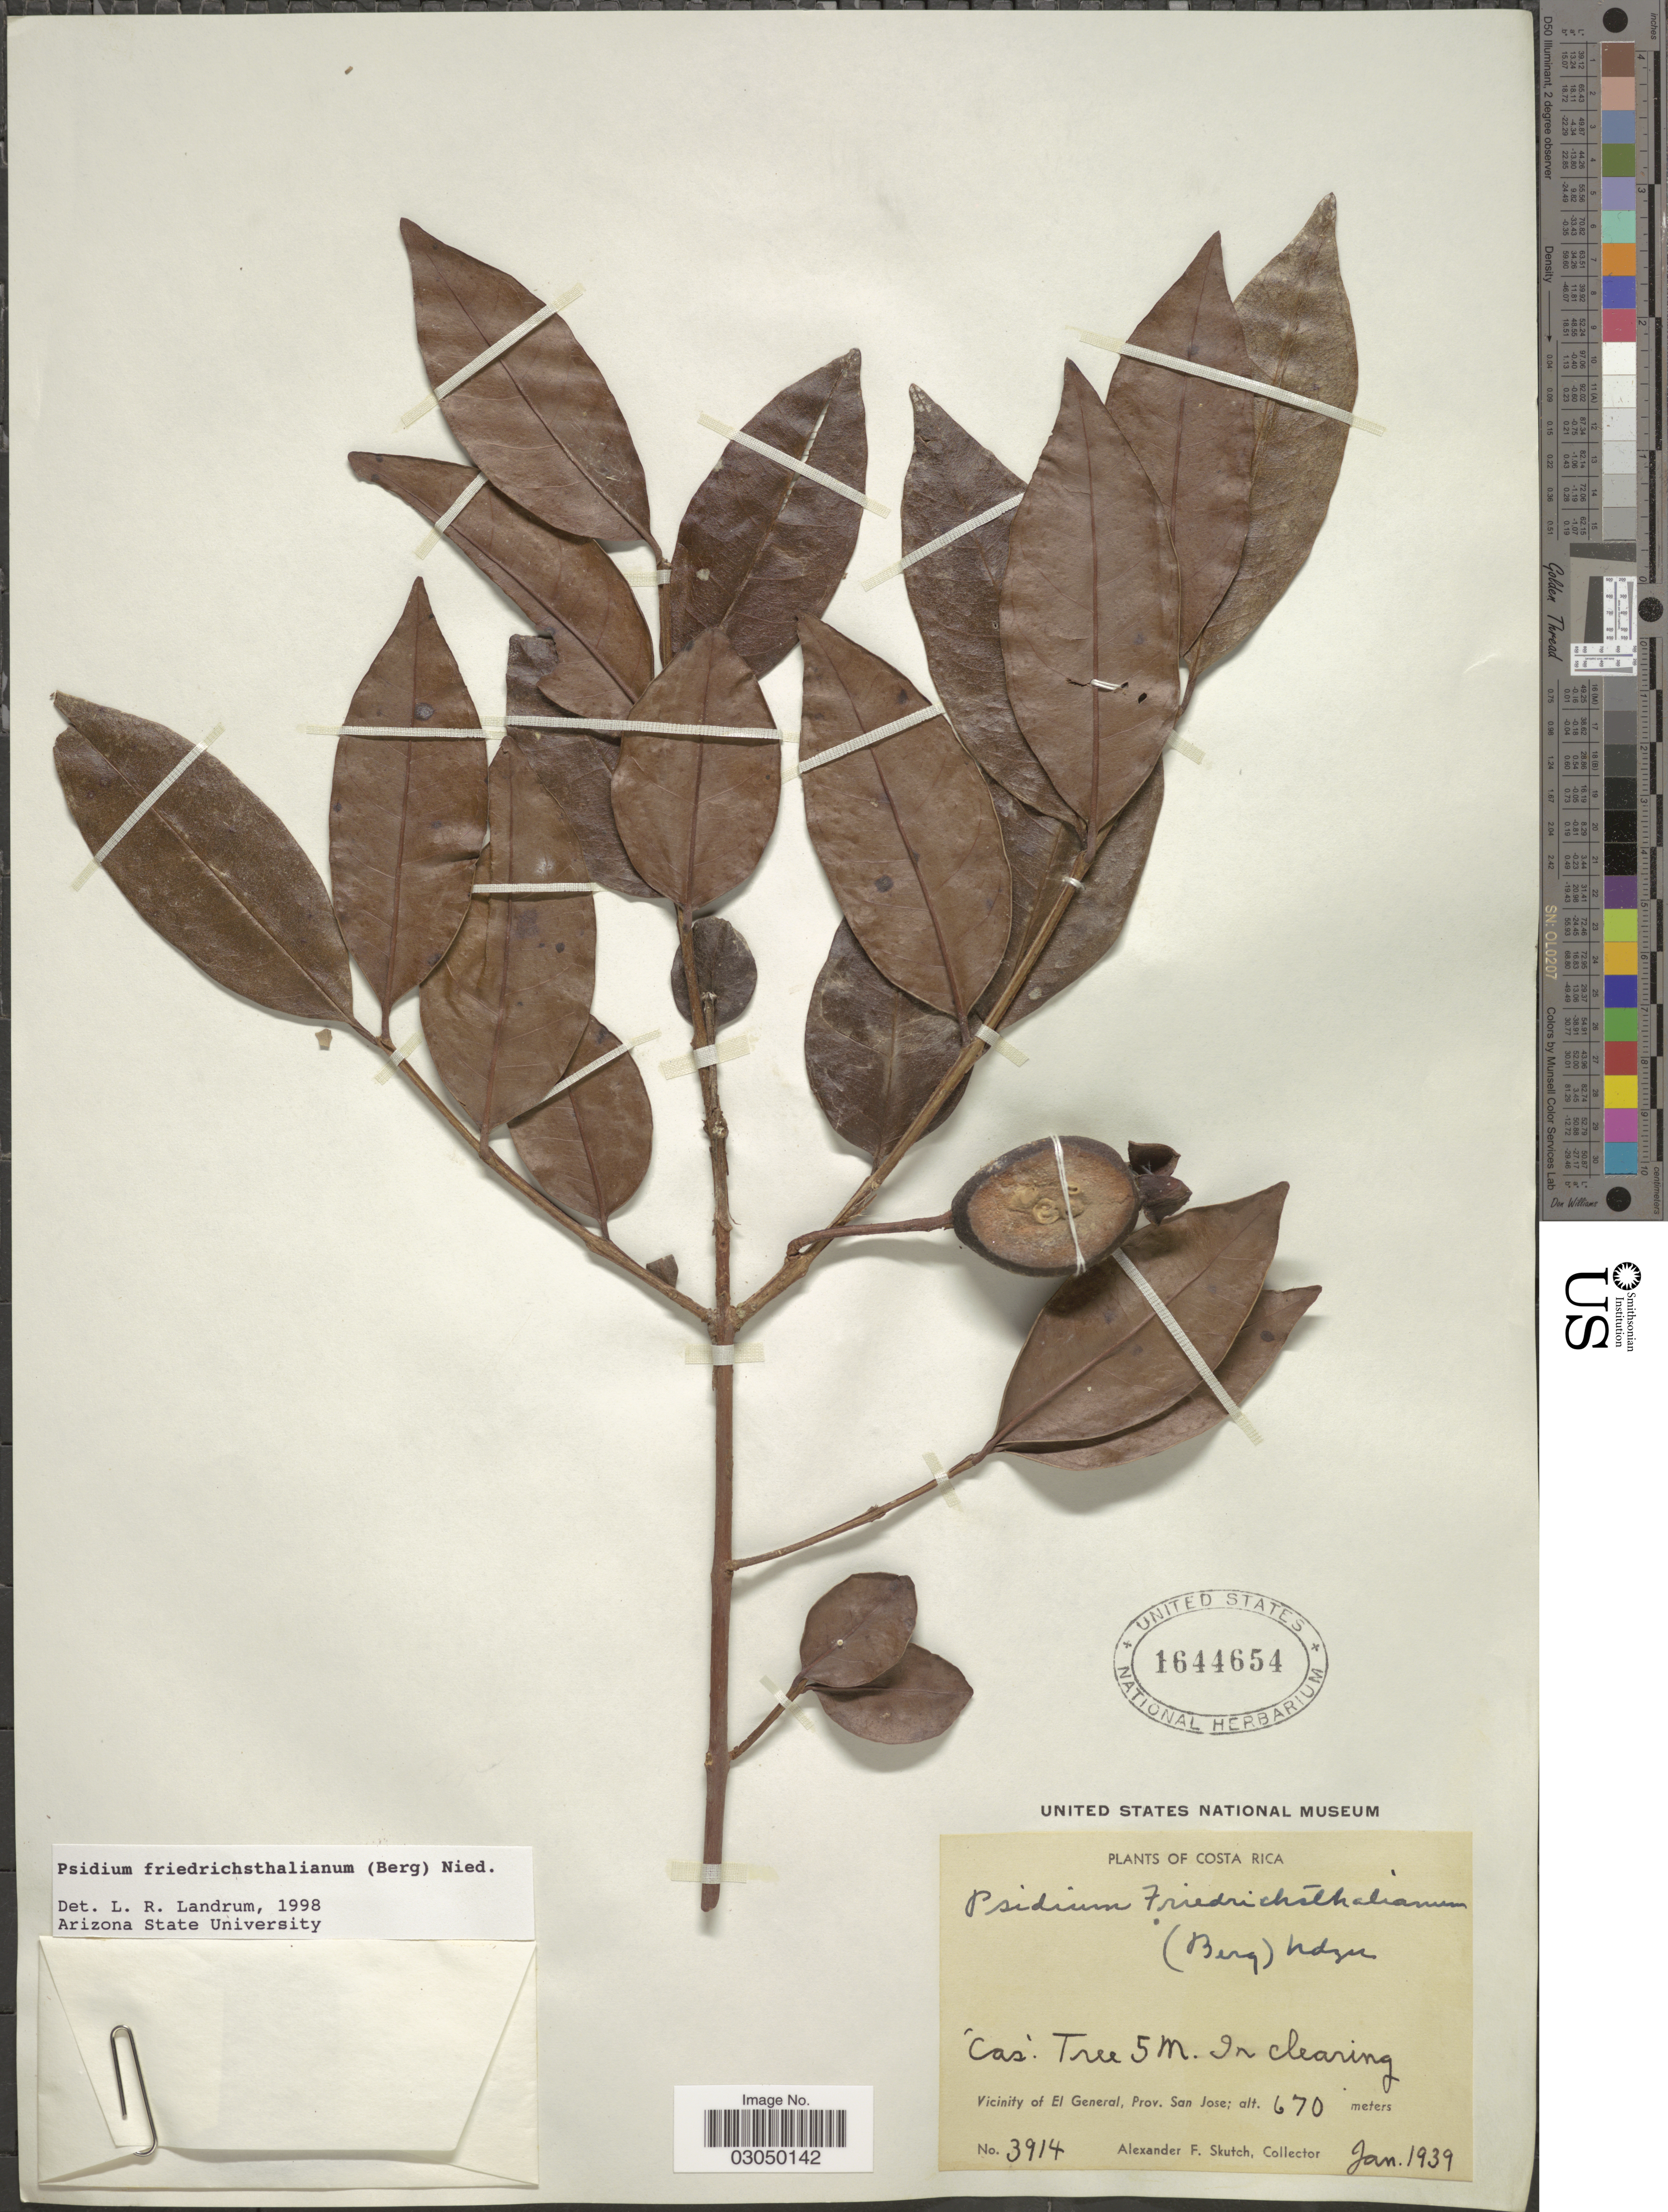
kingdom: Plantae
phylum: Tracheophyta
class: Magnoliopsida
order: Myrtales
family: Myrtaceae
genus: Psidium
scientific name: Psidium friedrichsthalianum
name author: (O. Berg) Nied.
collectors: A. F. Skutch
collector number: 3914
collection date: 1939-01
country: Costa Rica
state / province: San José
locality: Vicinity of El General.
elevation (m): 670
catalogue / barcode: US 1644654